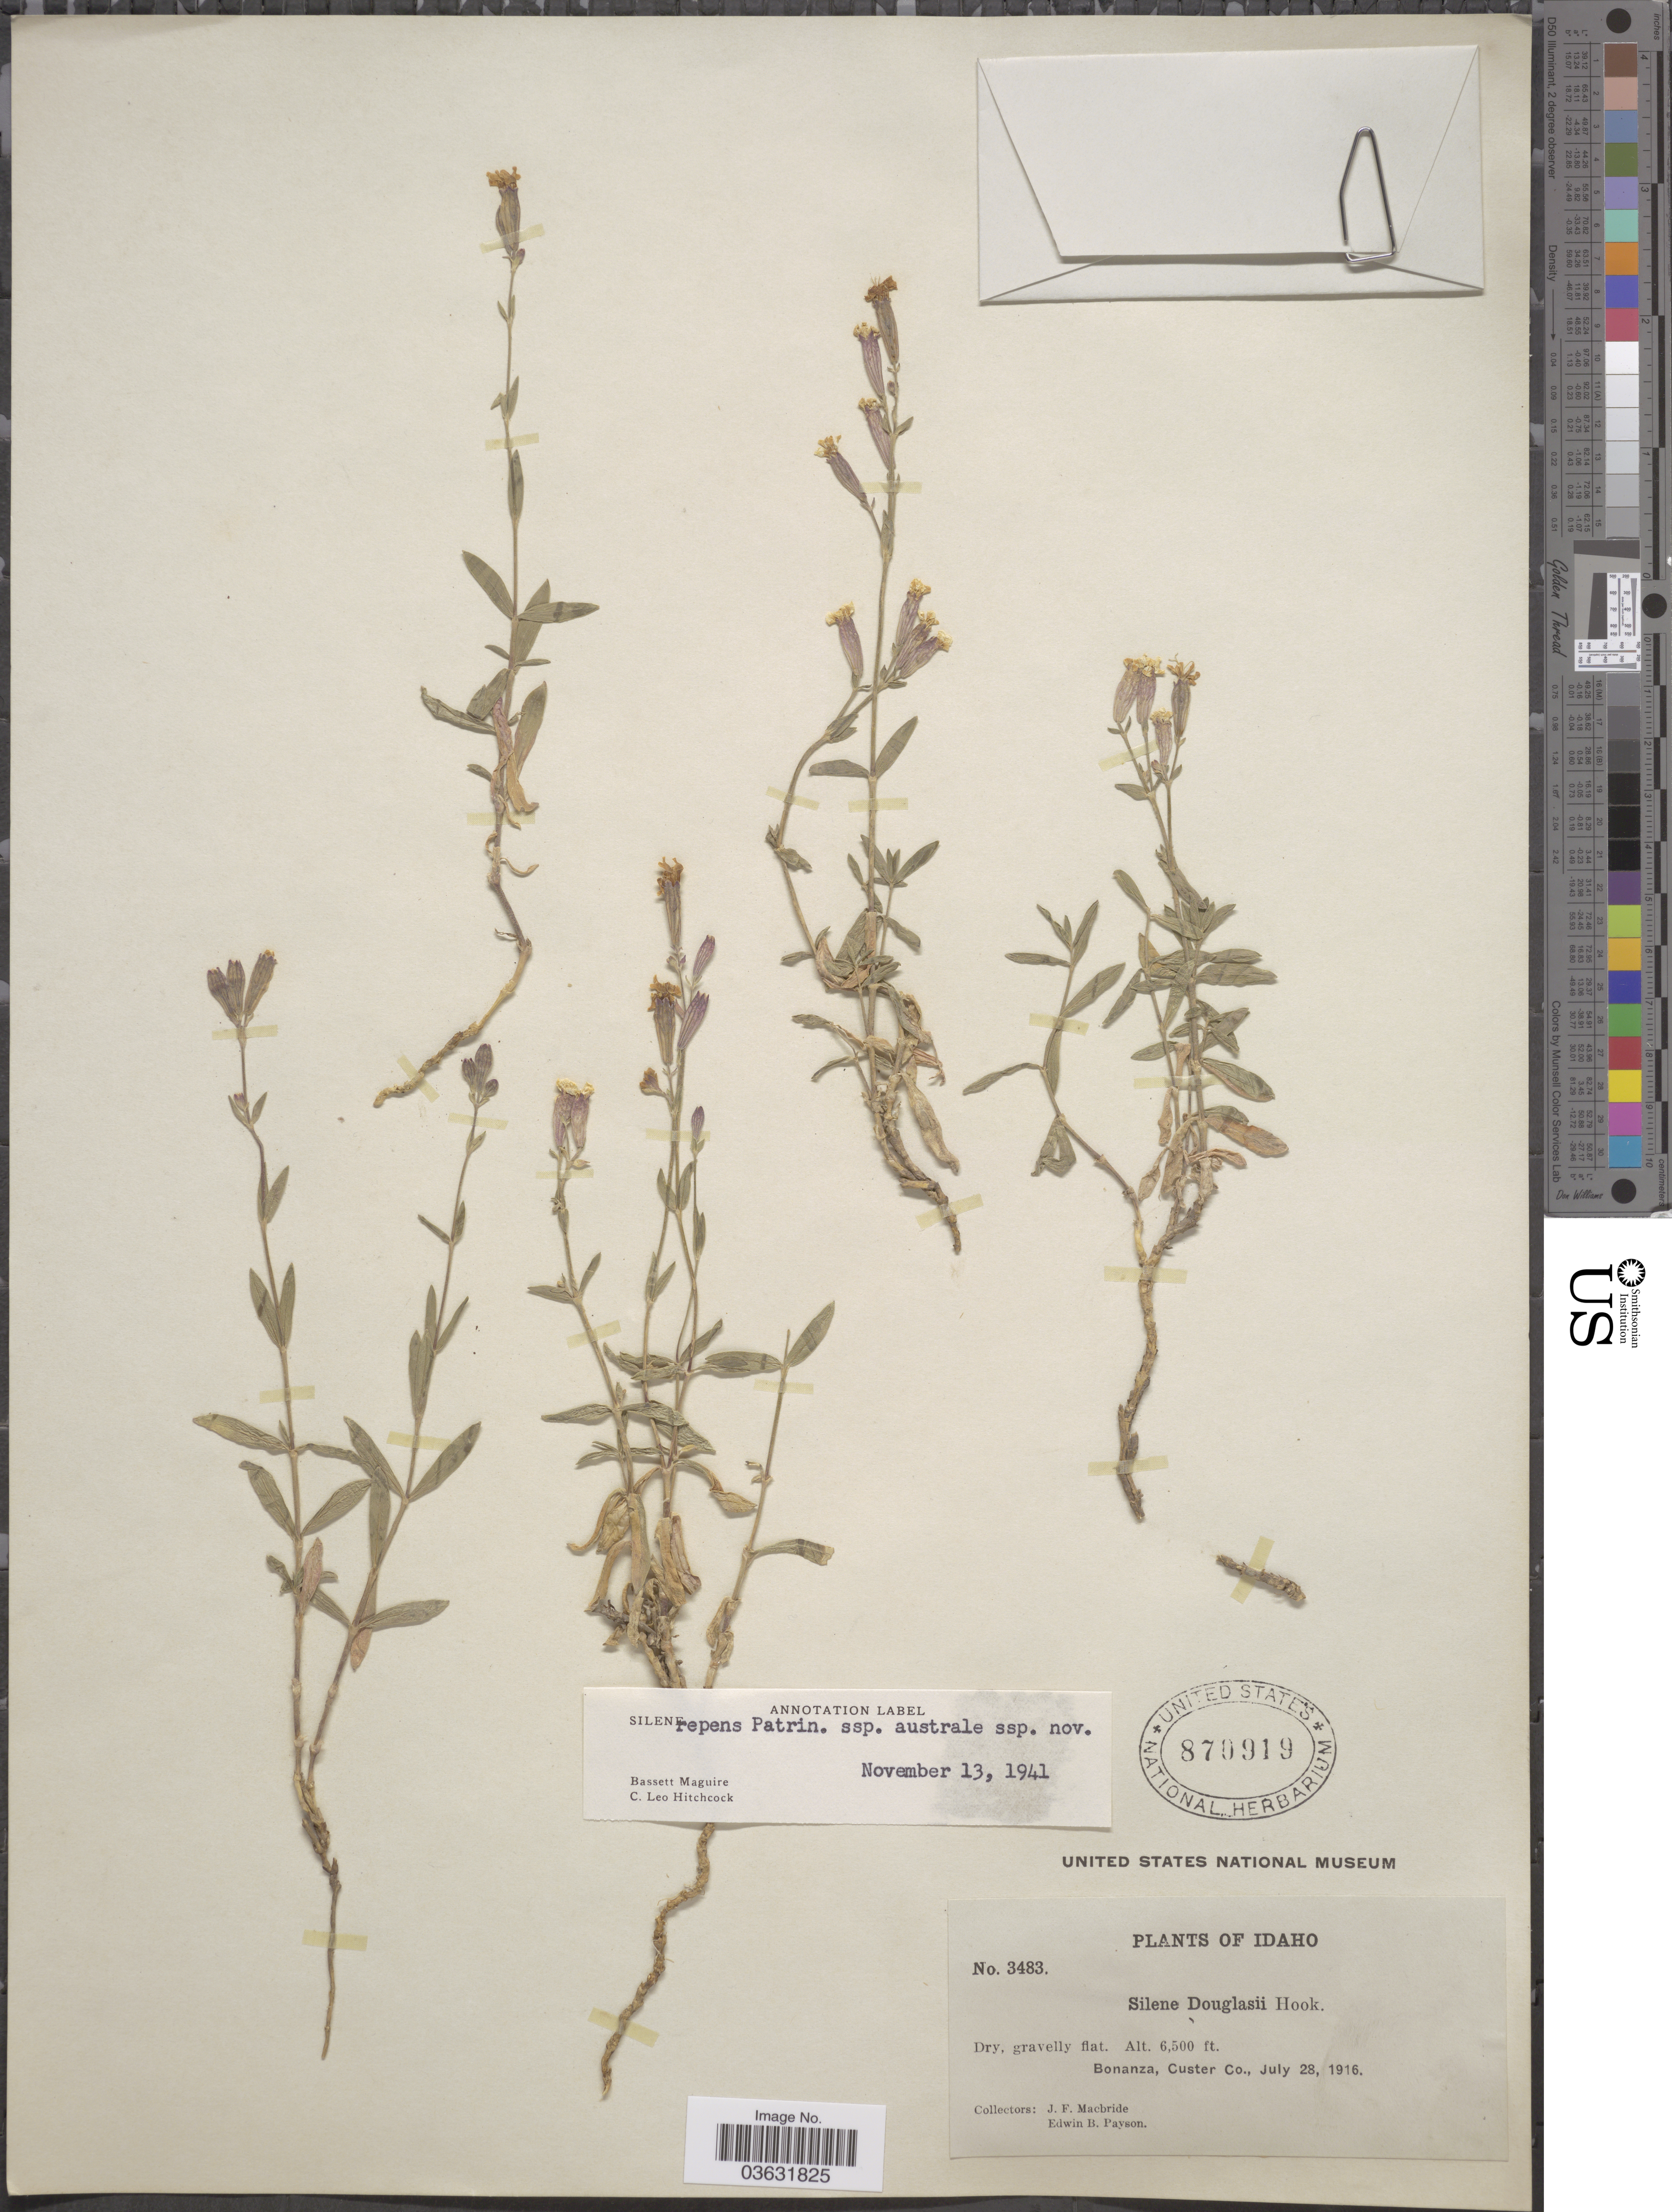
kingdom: Plantae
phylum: Tracheophyta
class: Magnoliopsida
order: Caryophyllales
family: Caryophyllaceae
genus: Silene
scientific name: Silene repens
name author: Patrin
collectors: J. F. Macbride & E. B. Payson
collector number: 3483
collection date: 1916-07-28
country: United States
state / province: Idaho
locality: Bonanza, Custer Co.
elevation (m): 1981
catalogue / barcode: US 870919